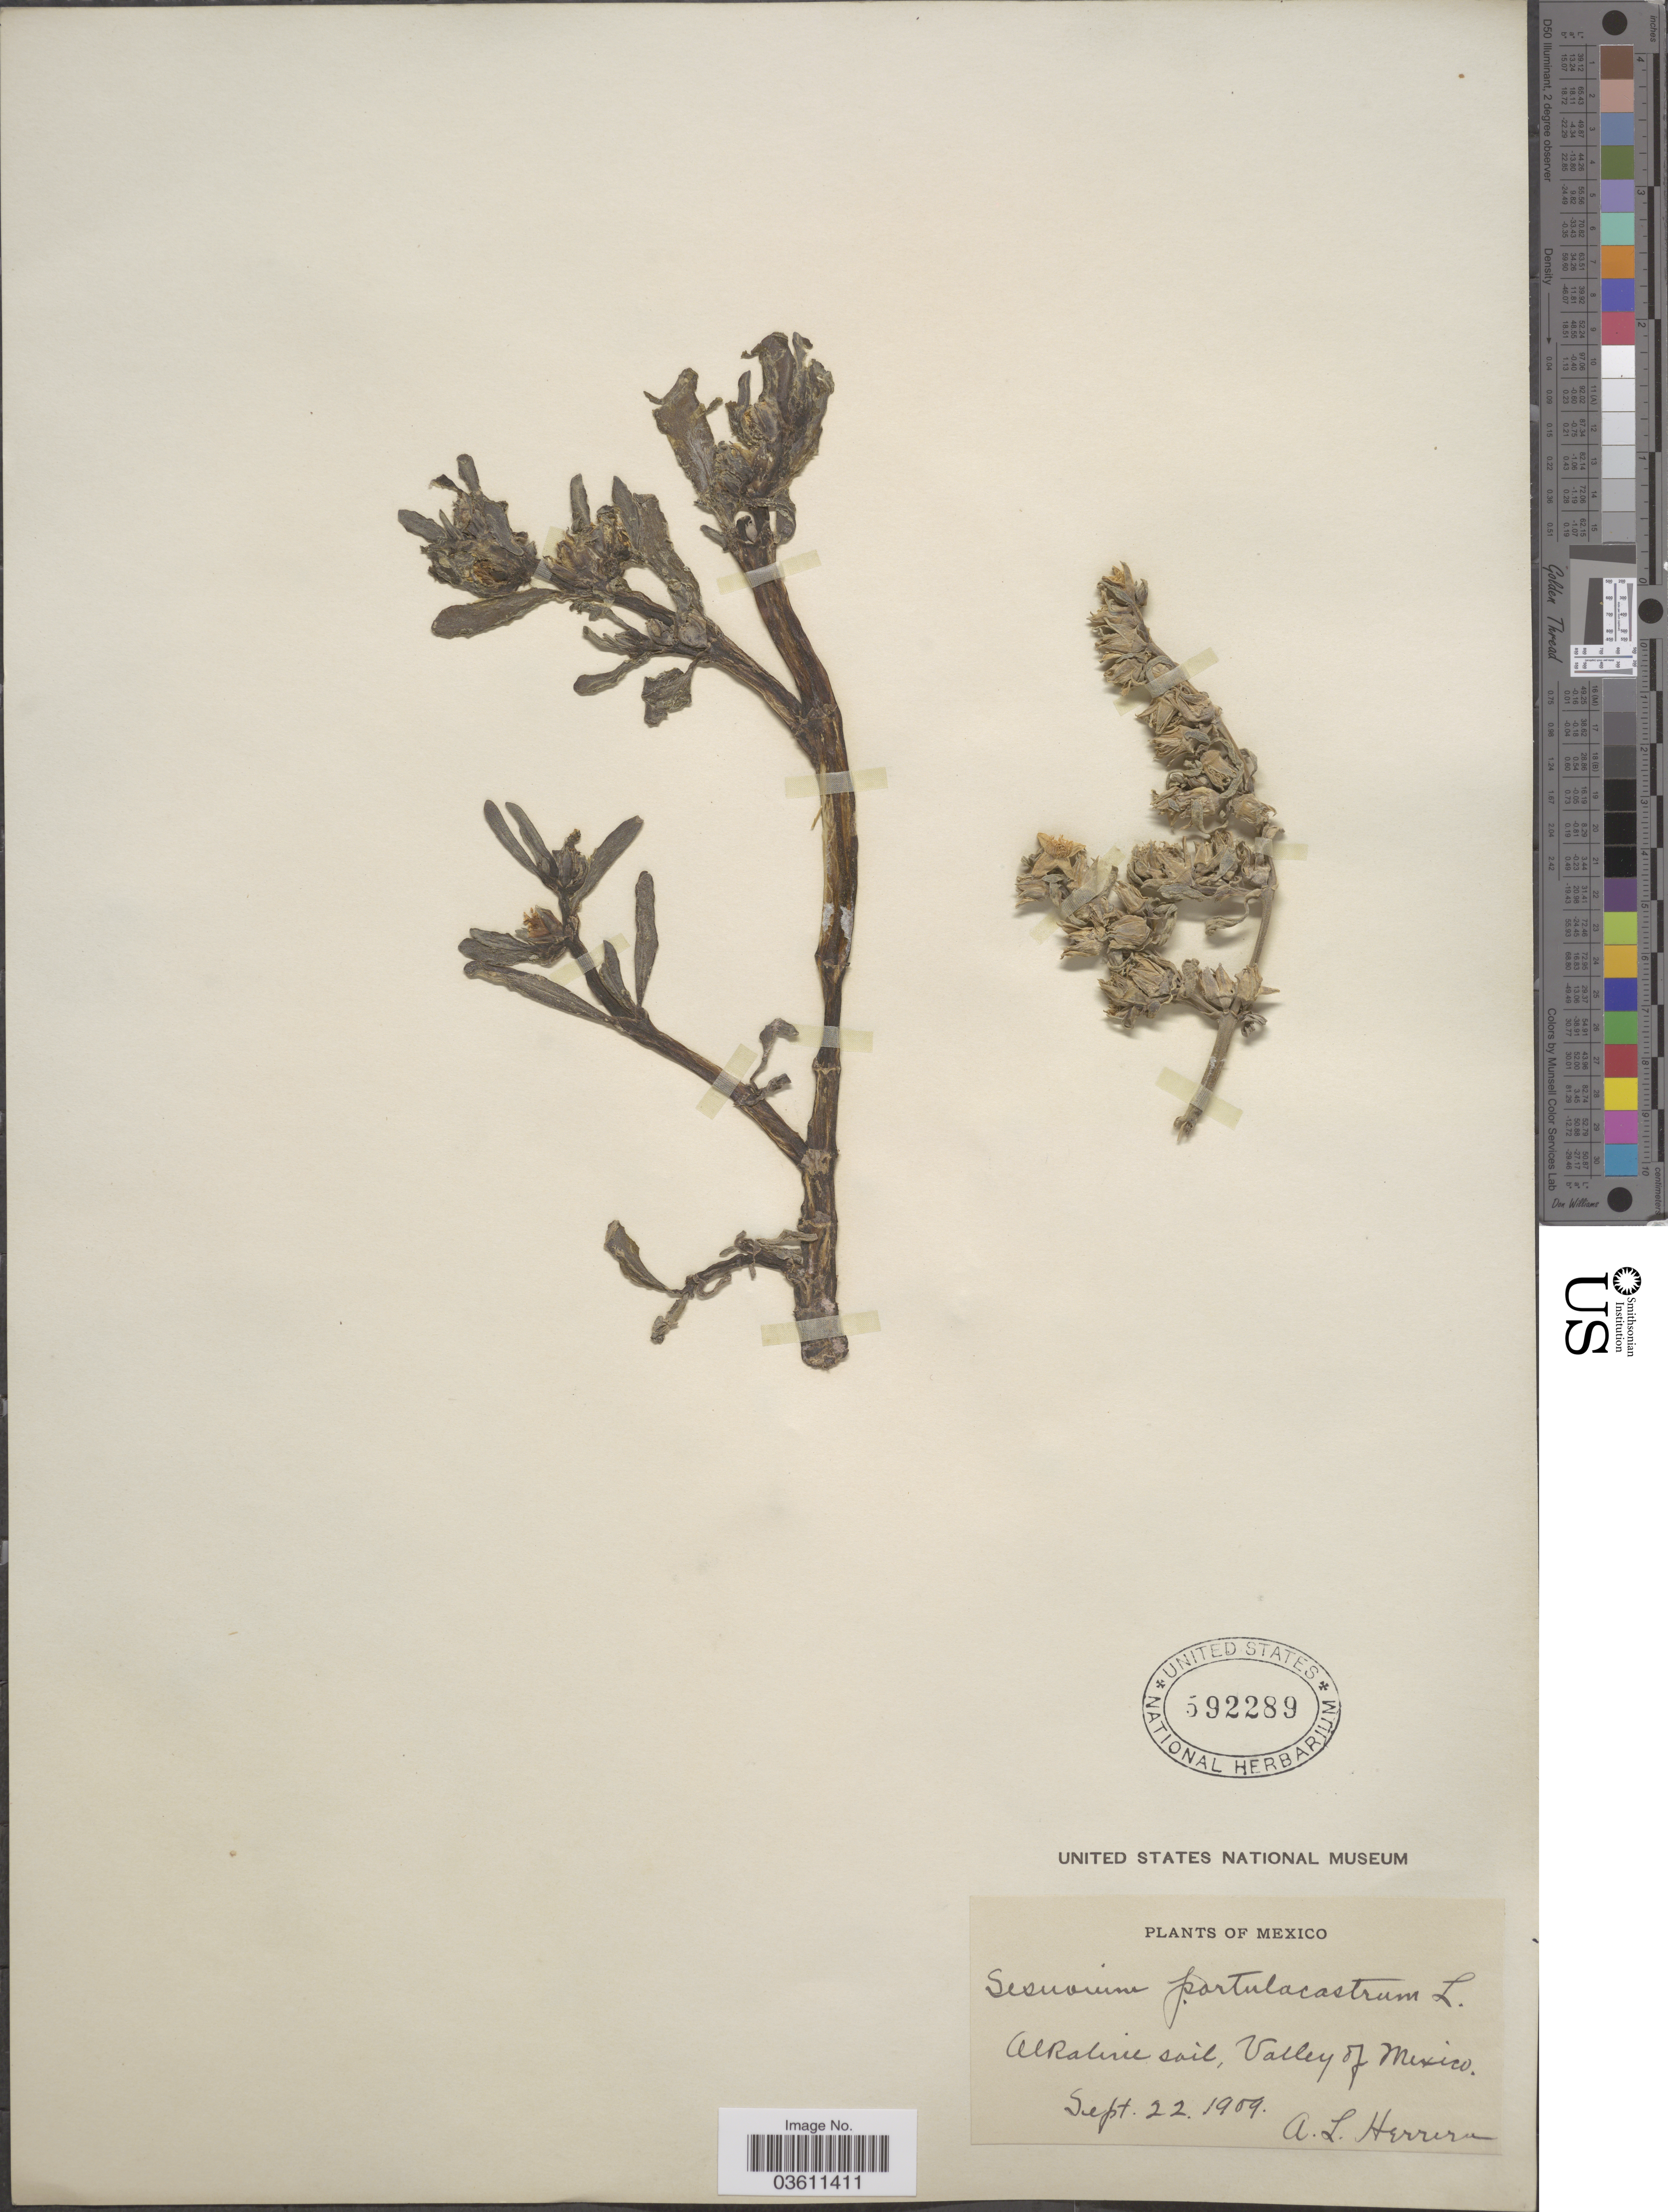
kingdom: Plantae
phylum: Tracheophyta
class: Magnoliopsida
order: Caryophyllales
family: Aizoaceae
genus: Sesuvium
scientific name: Sesuvium revolutifolium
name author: Ortega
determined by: Strong, Mark T., (BOT), Smithsonian Institution - National Museum of Natural History (UNITED STATES)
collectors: A. L. Herrera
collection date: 1909-09-22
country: Mexico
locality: Valley of Mexico.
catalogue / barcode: US 592289